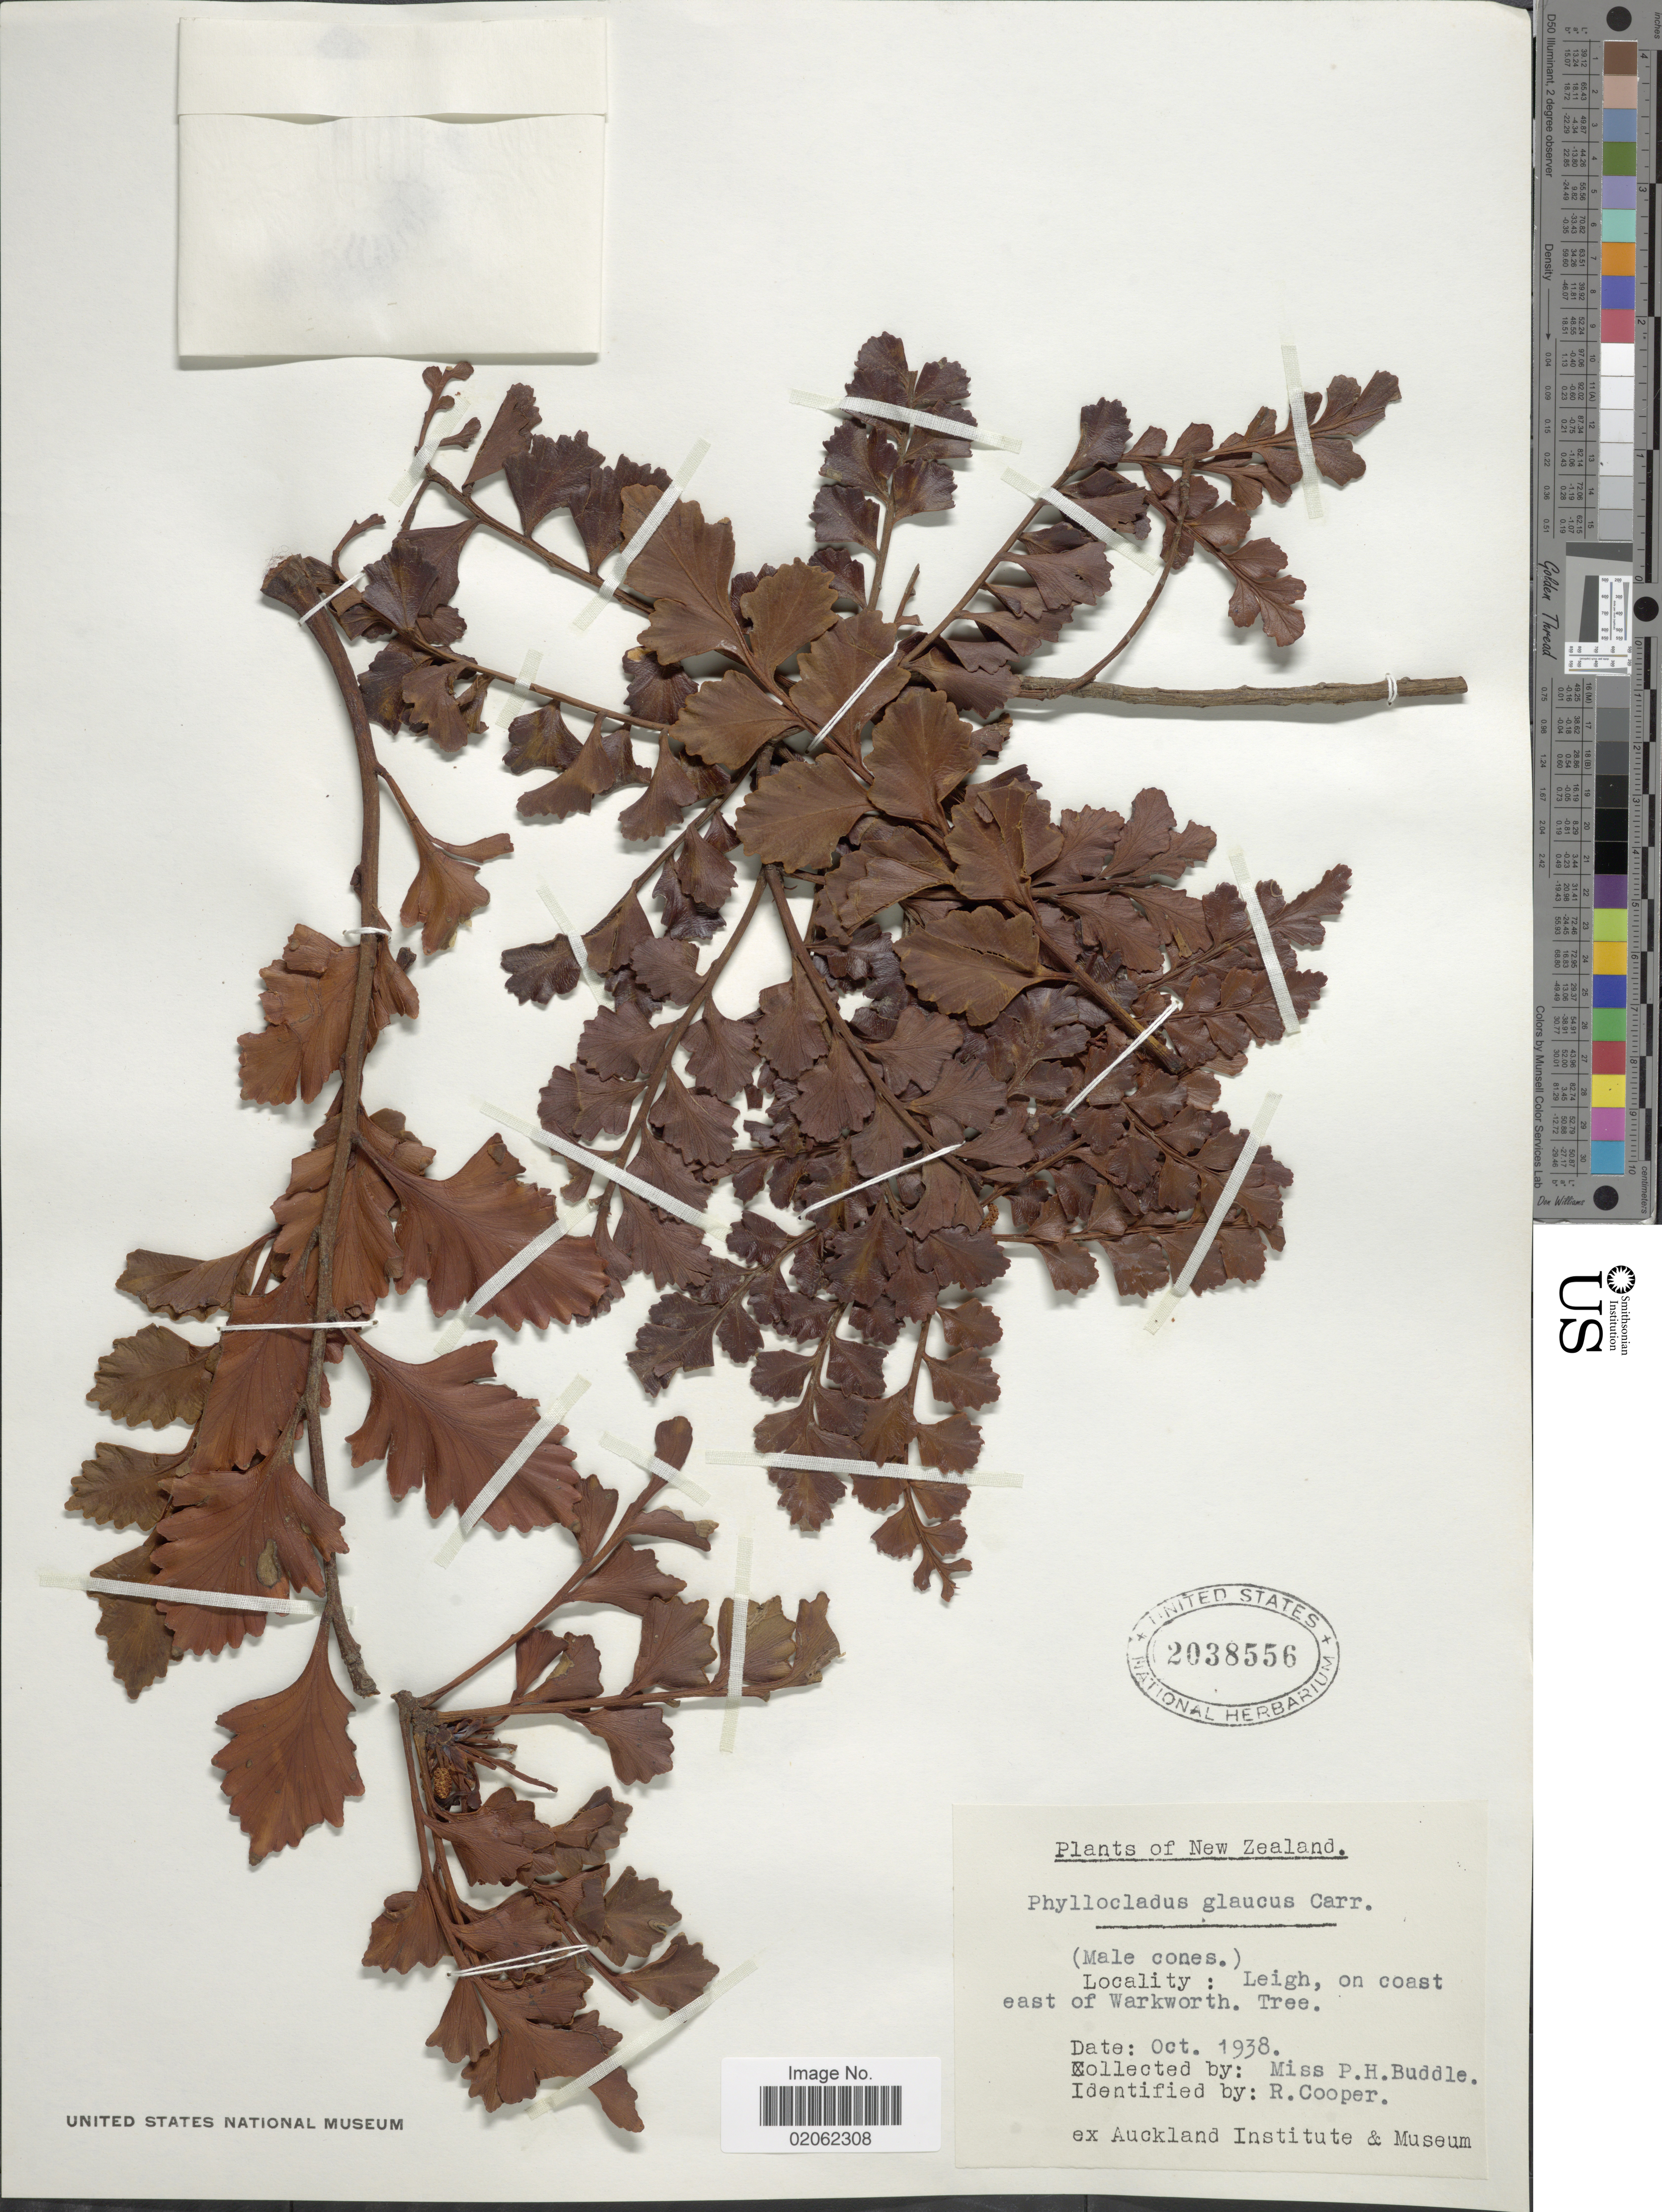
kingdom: Plantae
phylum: Tracheophyta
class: Pinopsida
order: Pinales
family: Phyllocladaceae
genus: Phyllocladus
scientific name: Phyllocladus glaucus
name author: Carrière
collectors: P. Buddle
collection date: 1938-10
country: New Zealand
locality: Leigh, on coast east of Warkworth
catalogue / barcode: US 2038556